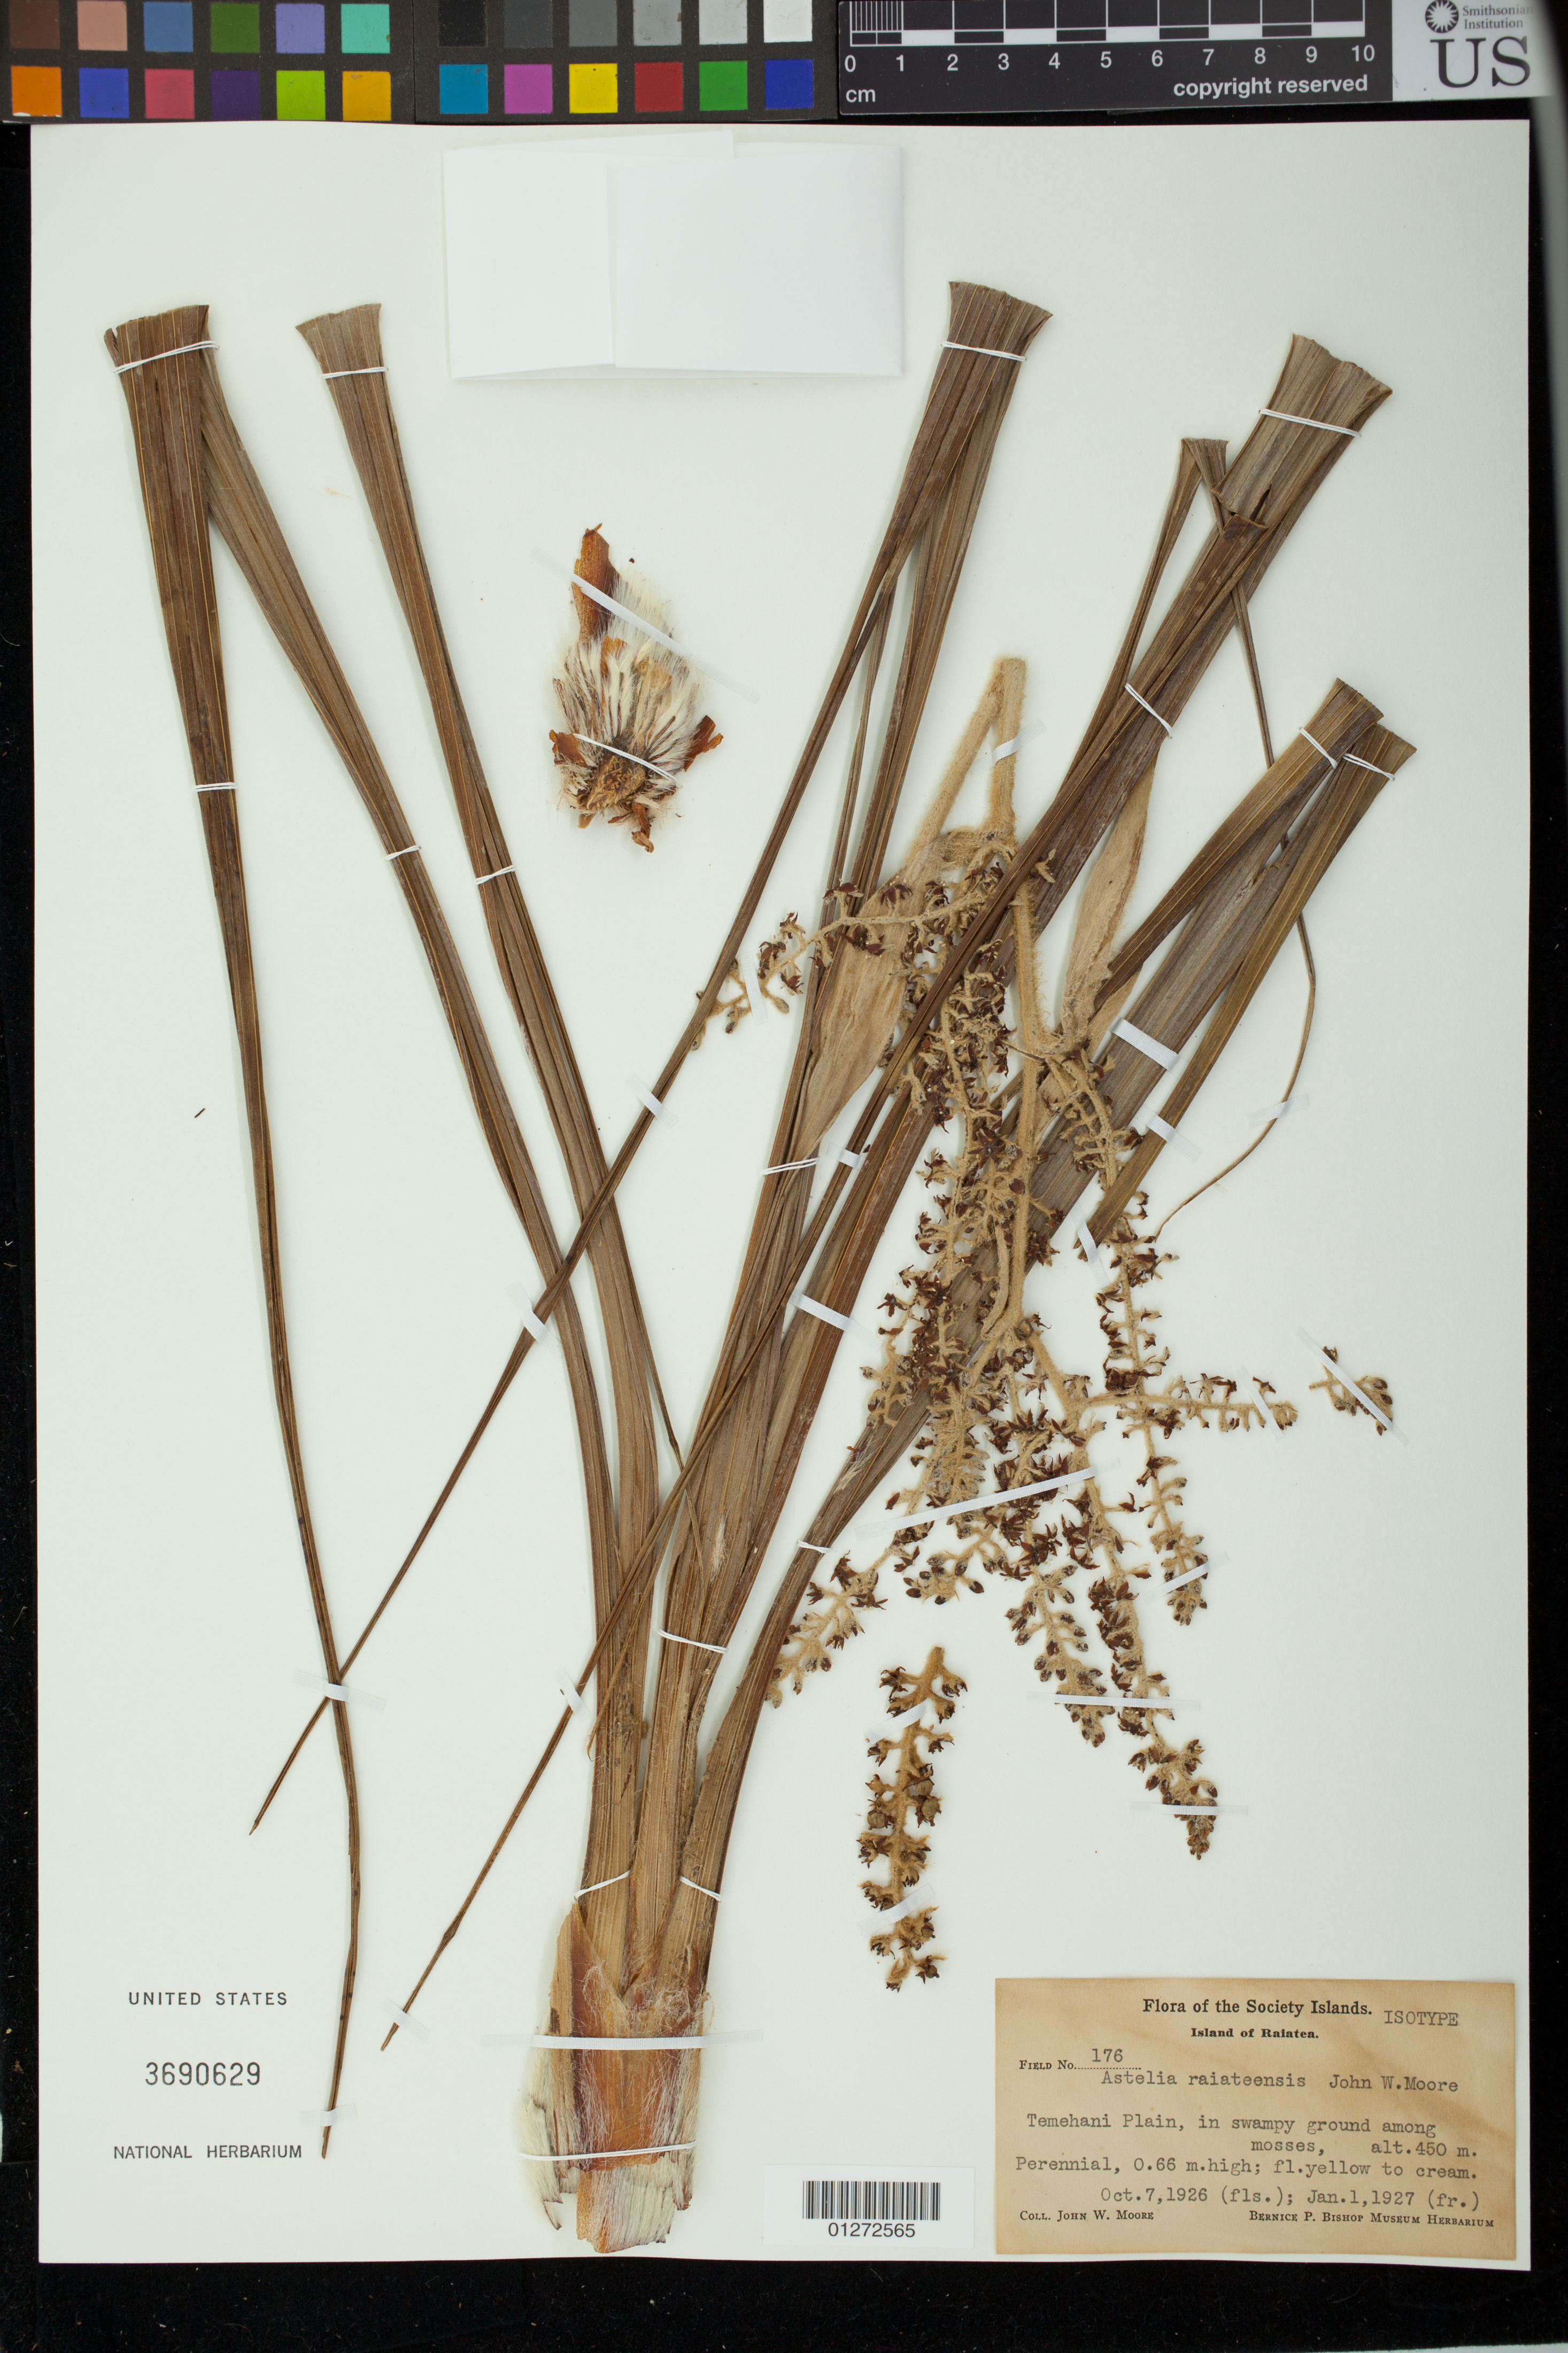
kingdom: Plantae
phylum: Tracheophyta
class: Liliopsida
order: Asparagales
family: Asteliaceae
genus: Astelia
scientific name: Astelia raiateensis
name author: J.W. Moore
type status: Type Collection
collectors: J. W. Moore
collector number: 176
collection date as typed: Oct. 7, 1926 (fls.); Jan 1, 1927 (fr.)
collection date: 1926-10-07,1927-01-01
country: French Polynesia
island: Raiatea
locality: Temehani Plain.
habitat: In swampy ground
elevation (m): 450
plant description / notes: Specimen labeled as isotype but apparently mounted with collections made on 2 different dates ("Oct. 7, 9126 (fls.); Jan. 1, 1927 (fr.)". Both collections are apparently cited in protologue (not vefified), and thus syntypes.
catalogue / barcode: US 3690629